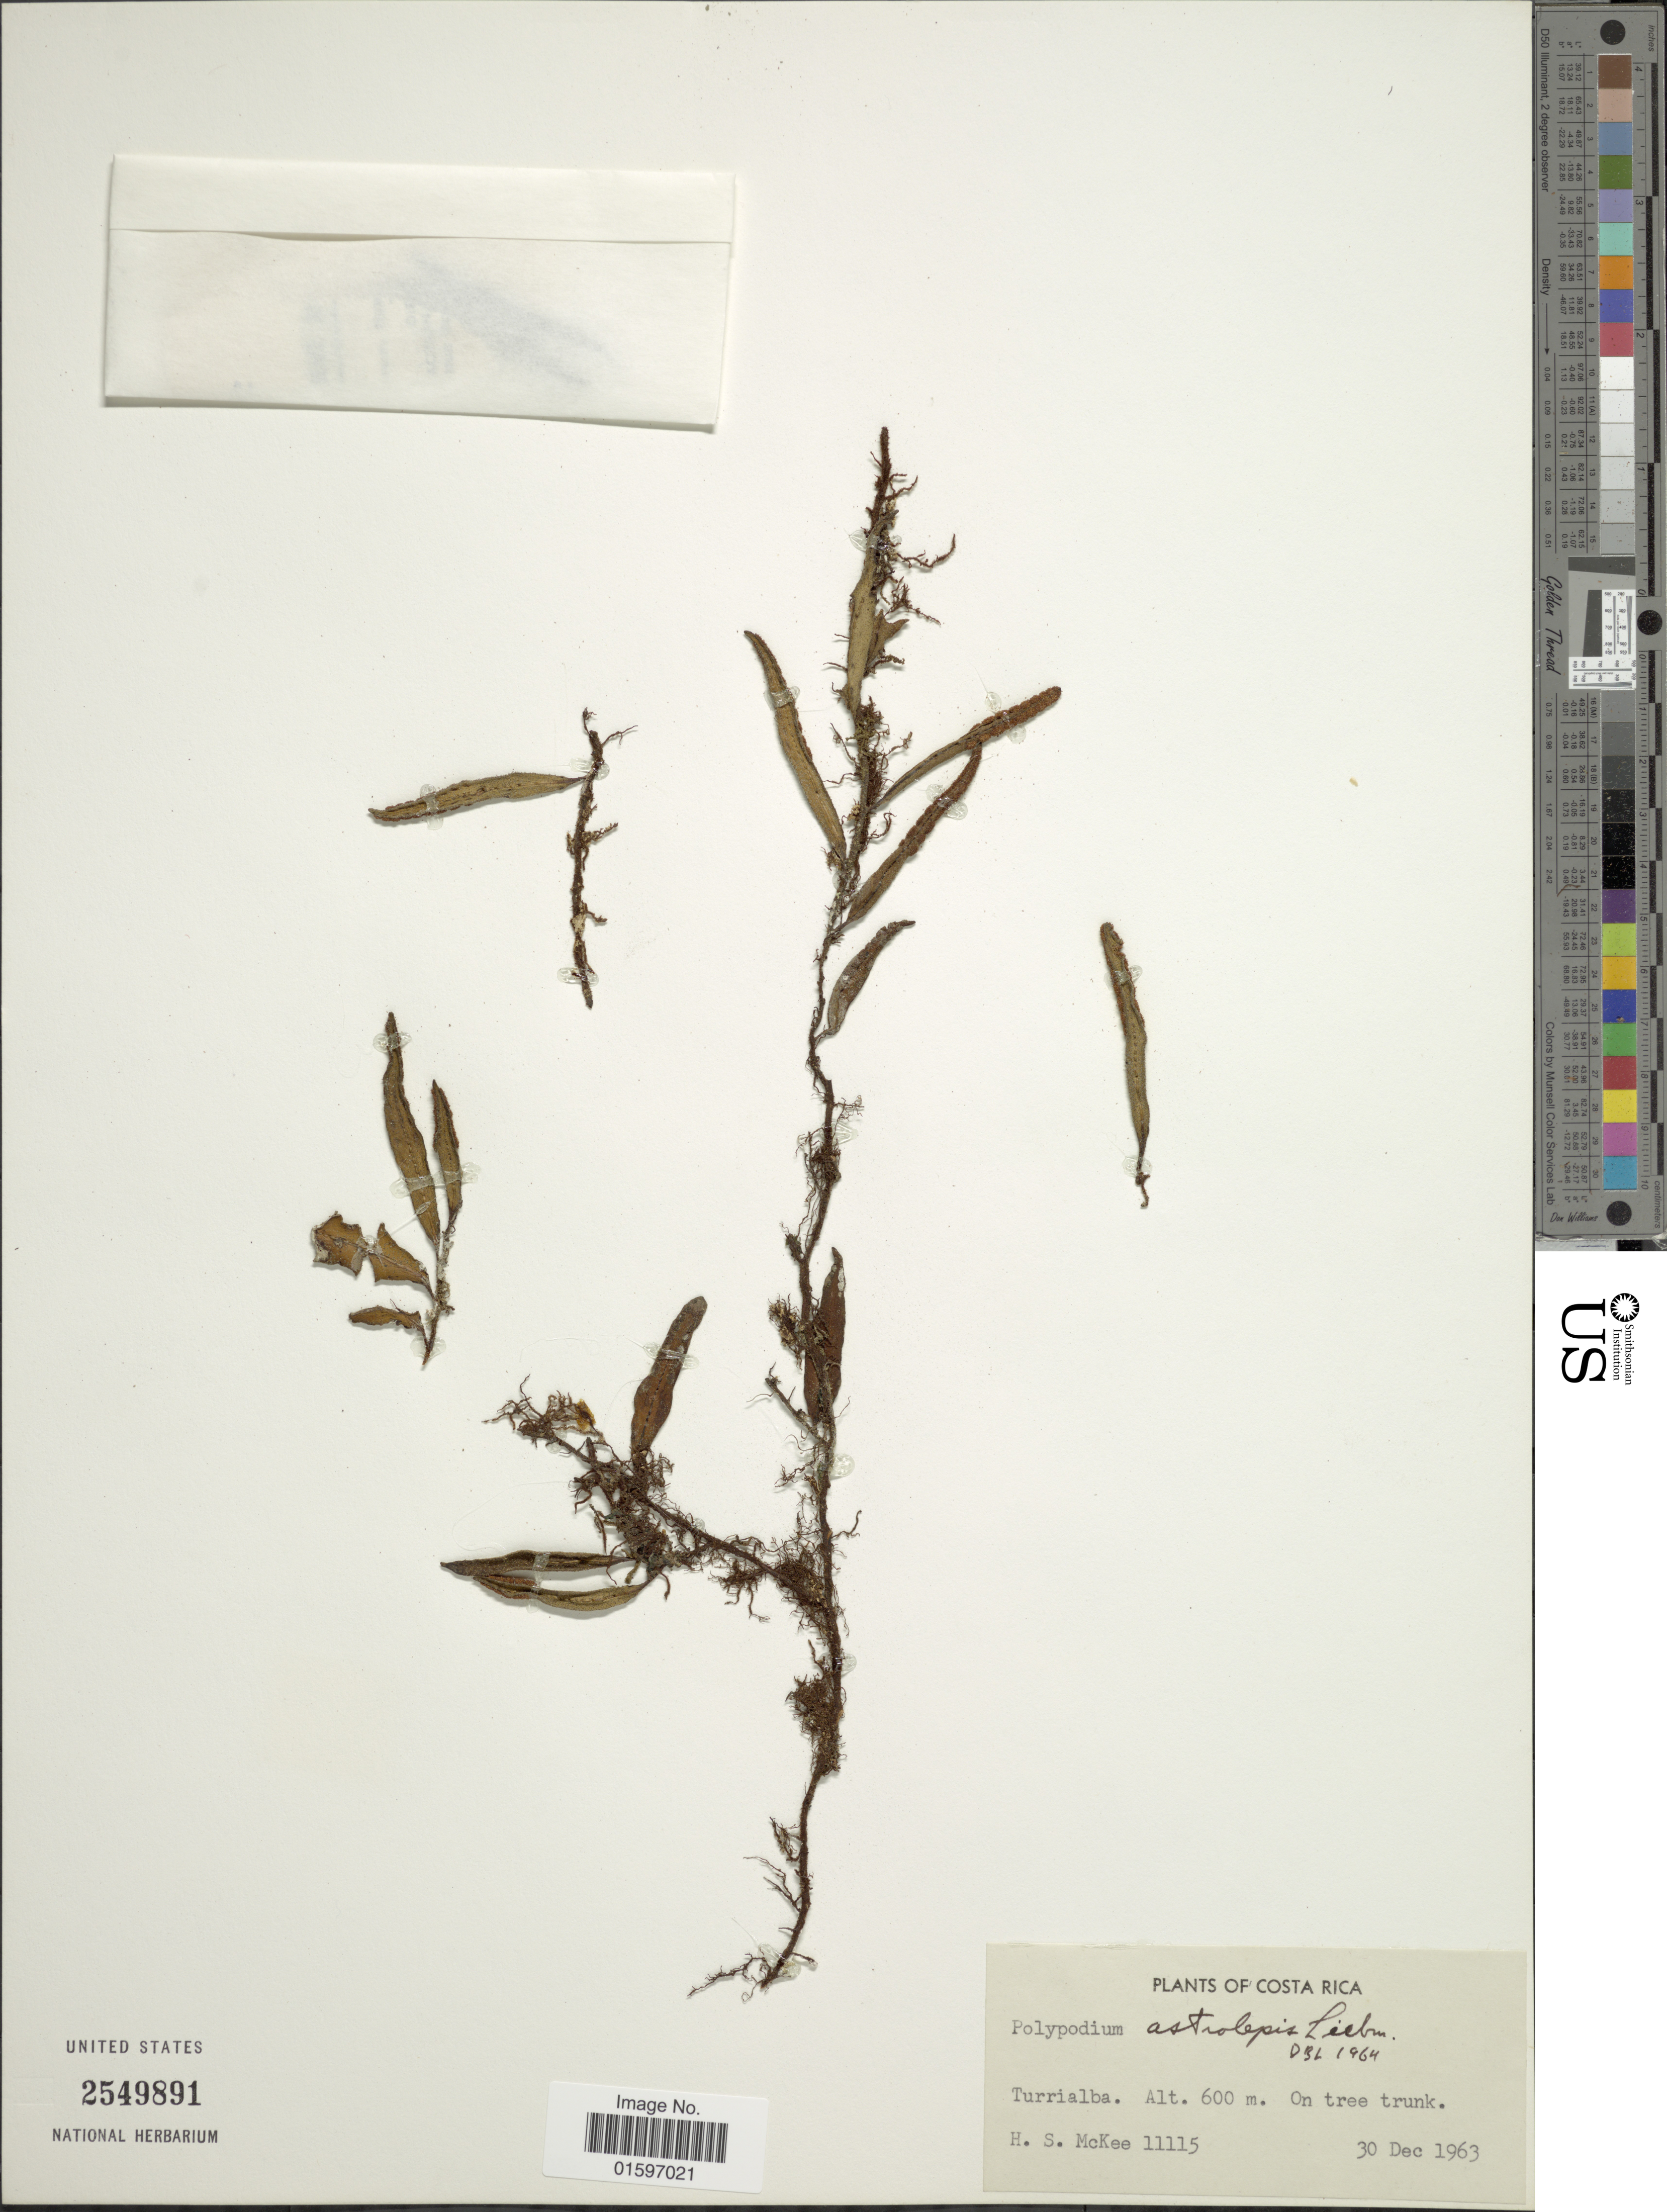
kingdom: Plantae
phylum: Tracheophyta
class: Polypodiopsida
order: Polypodiales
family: Polypodiaceae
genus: Pleopeltis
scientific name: Pleopeltis astrolepis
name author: (Liebm.) E. Fourn.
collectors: H. S. McKee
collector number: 11115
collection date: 1963-12-30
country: Costa Rica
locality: Turrialba.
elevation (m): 600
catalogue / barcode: US 2549891